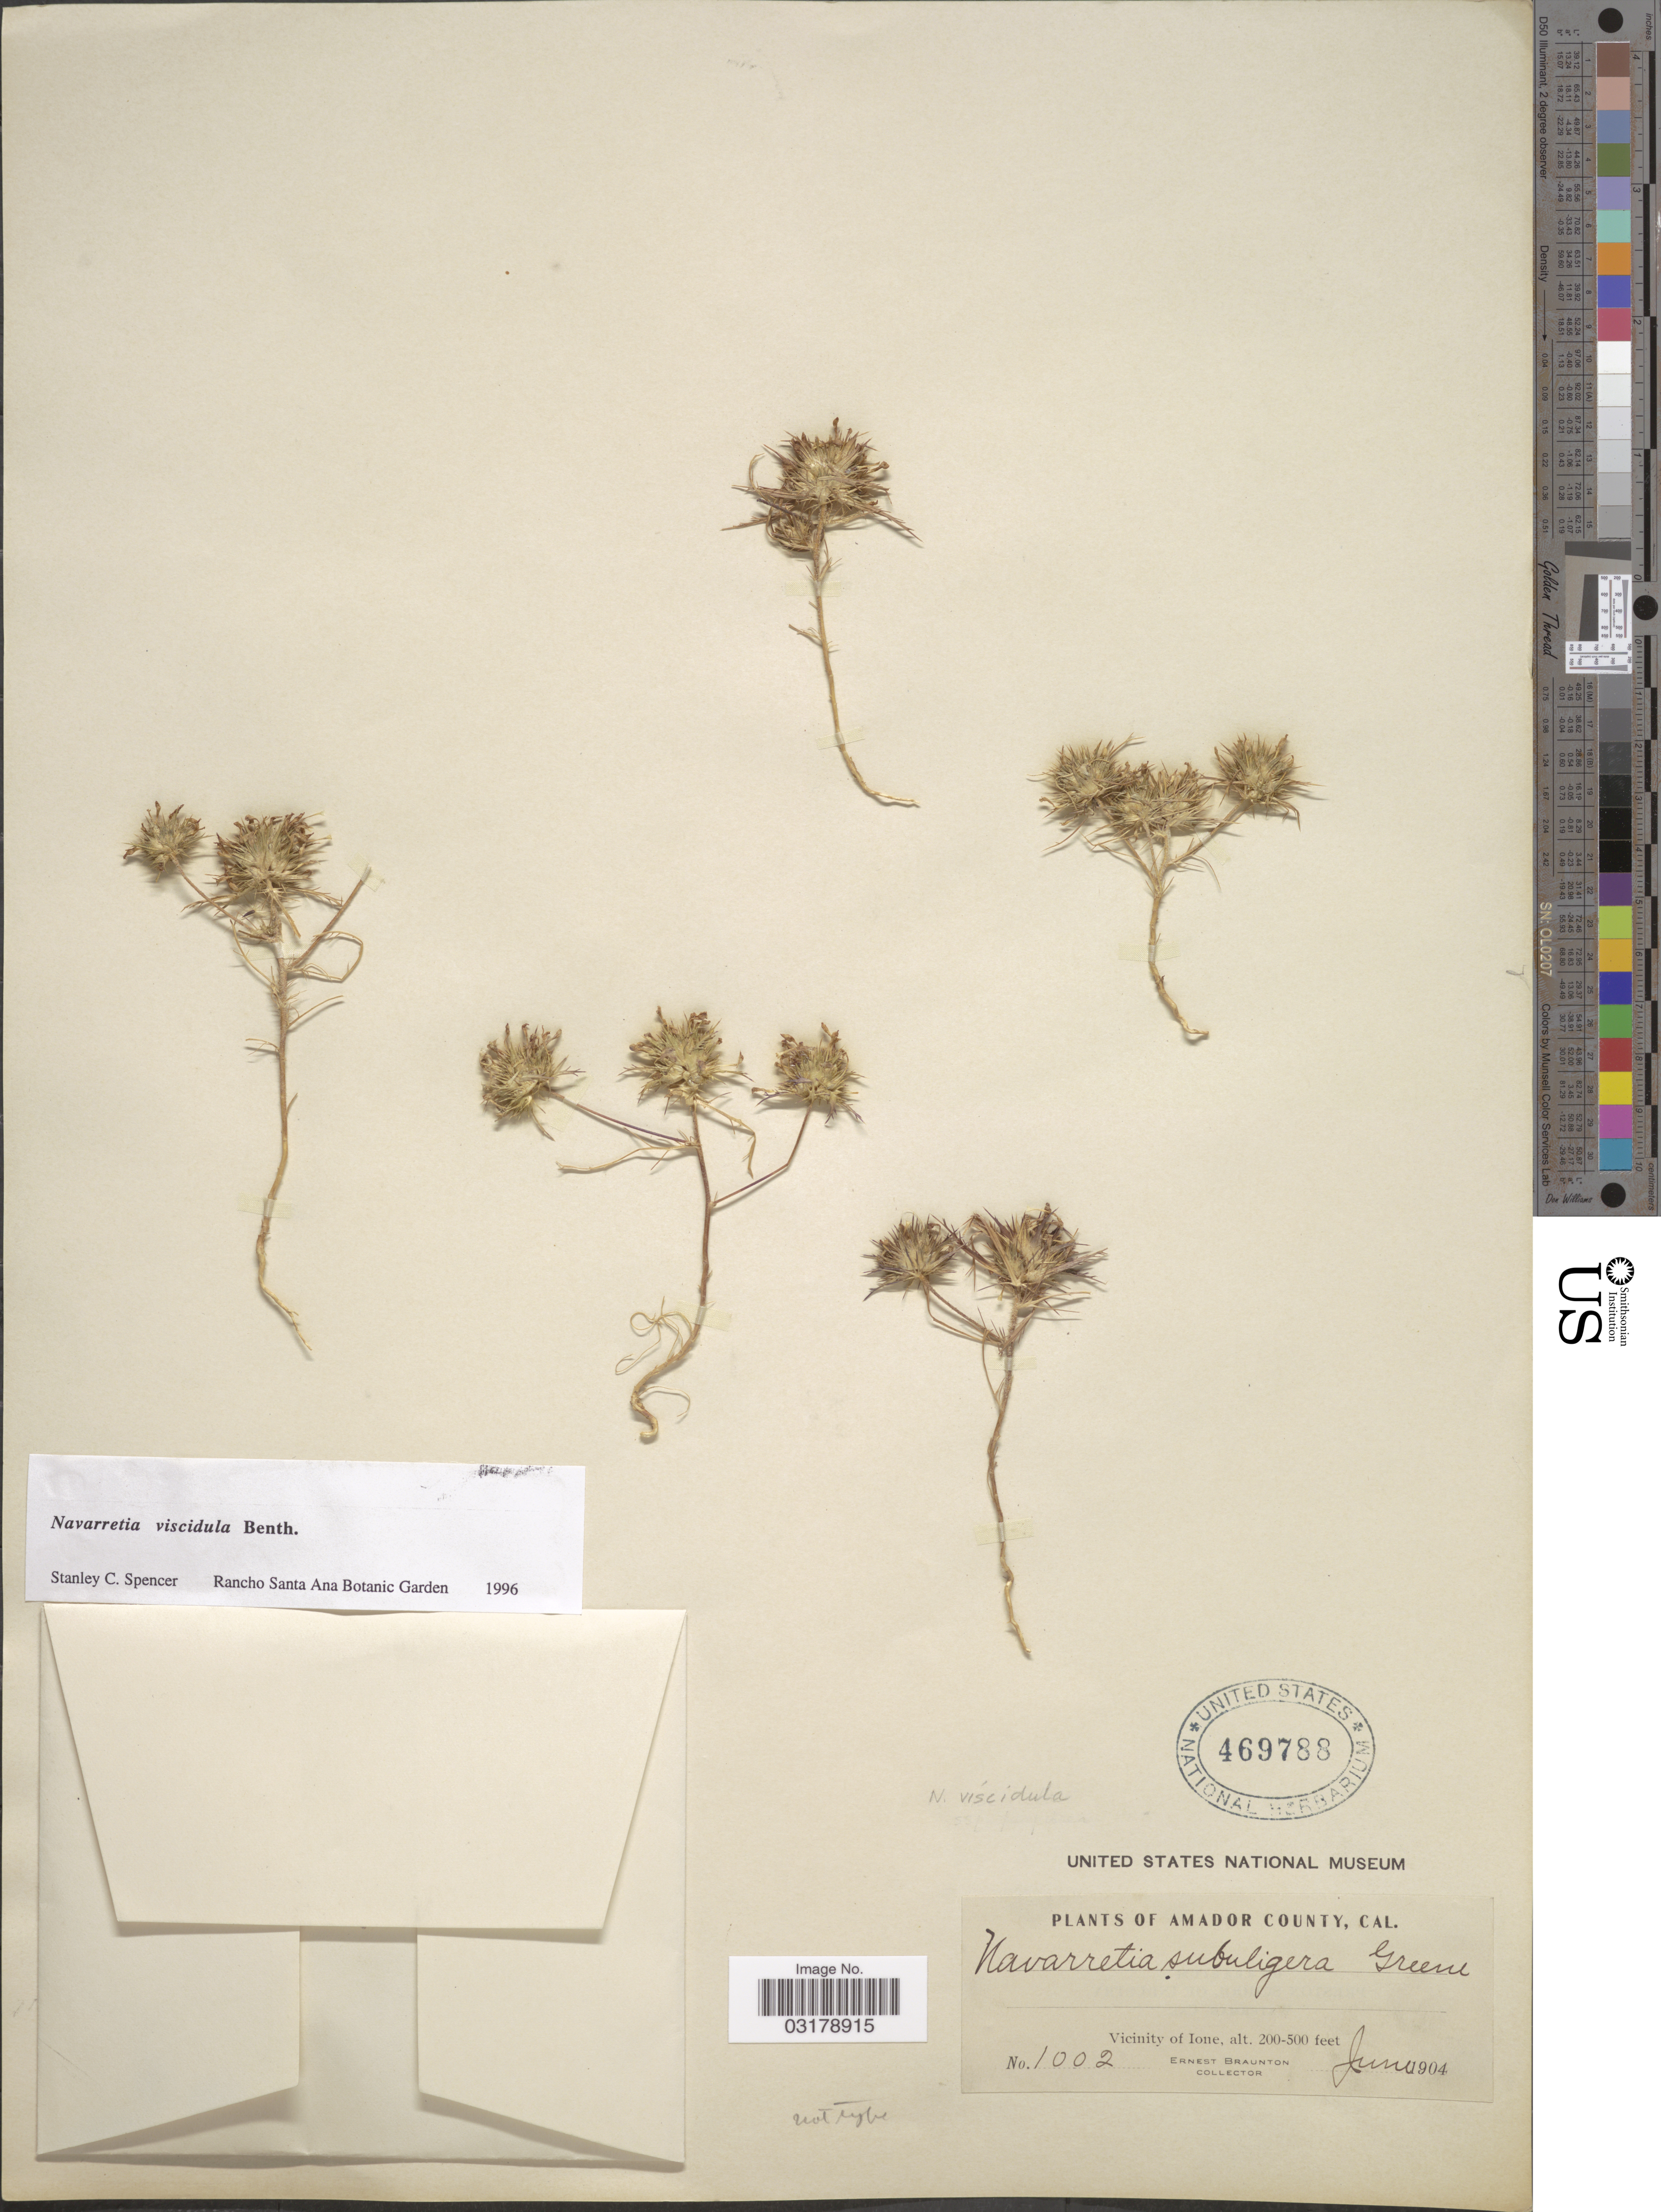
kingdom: Plantae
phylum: Tracheophyta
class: Magnoliopsida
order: Ericales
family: Polemoniaceae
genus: Navarretia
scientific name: Navarretia viscidula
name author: Benth.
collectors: E. Braunton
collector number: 1002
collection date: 1904-06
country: United States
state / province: California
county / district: Amador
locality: Amador County. Vicinity of Ione.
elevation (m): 61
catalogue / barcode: US 469788